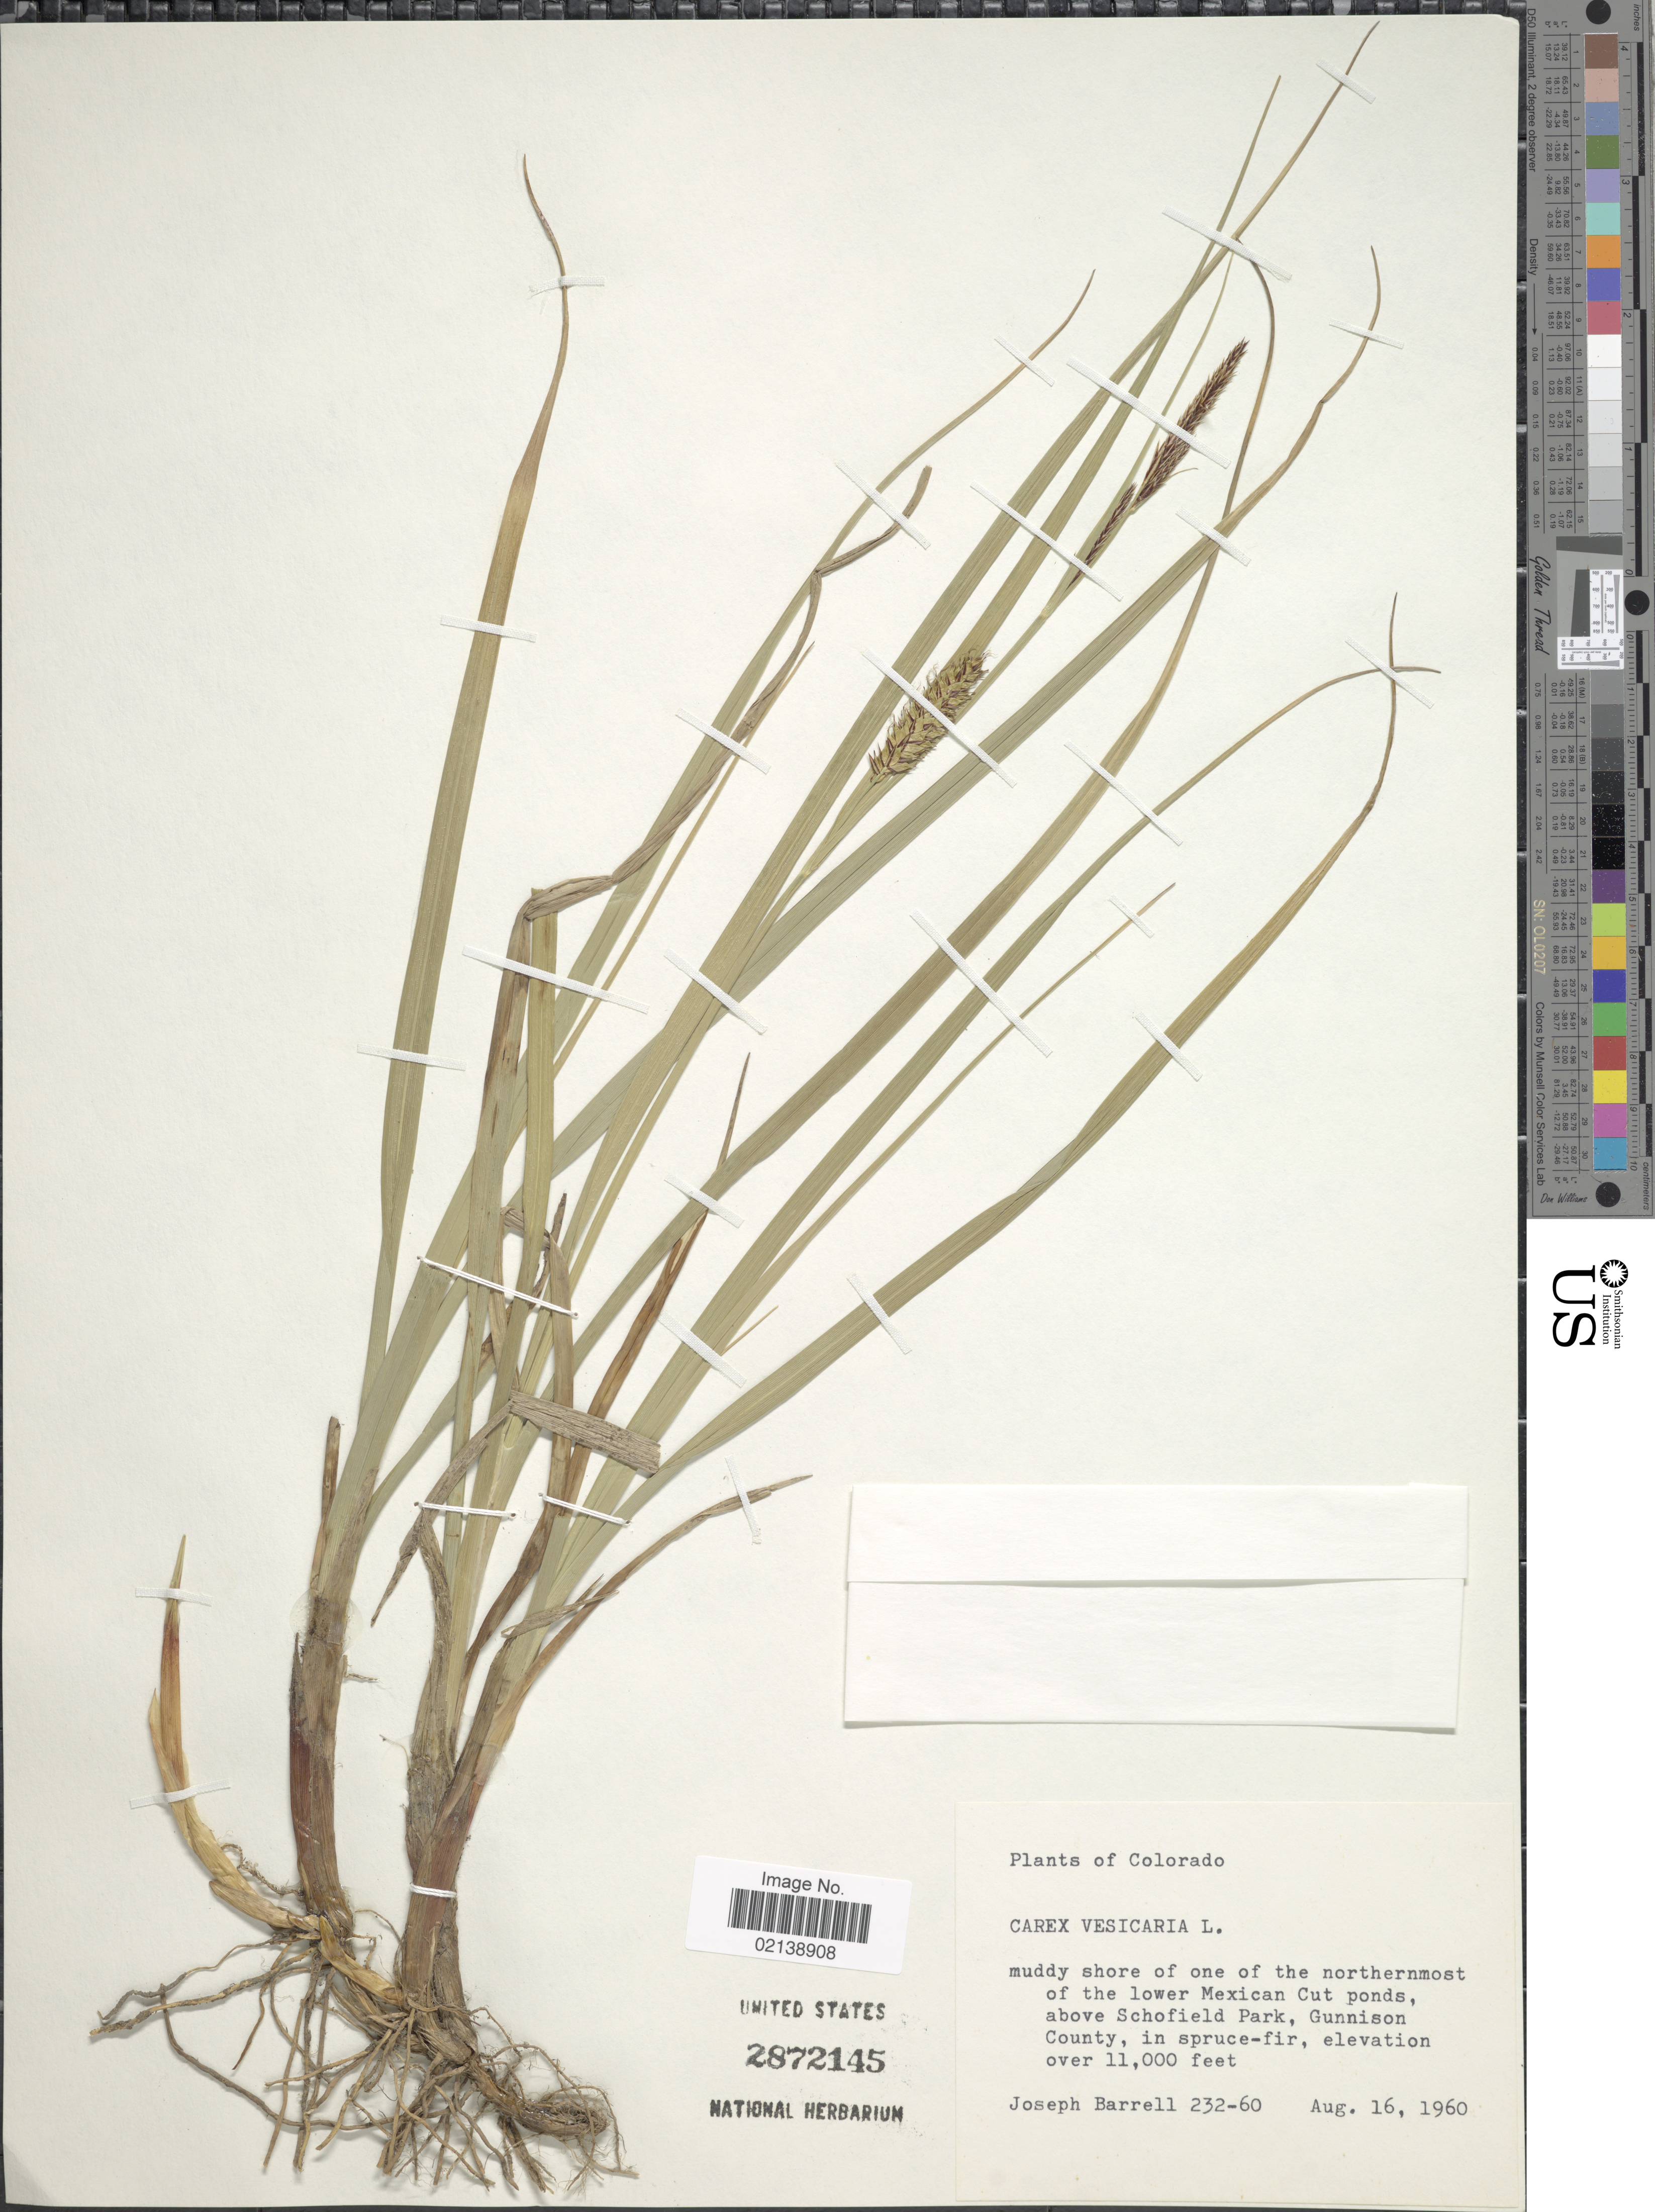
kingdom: Plantae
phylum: Tracheophyta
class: Liliopsida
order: Poales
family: Cyperaceae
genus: Carex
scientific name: Carex vesicaria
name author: L.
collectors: J. Barrell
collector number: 232-60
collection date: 1960-08-16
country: United States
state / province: Colorado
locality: Muddy shore of one of the northernmost of the lower Mexican Cut Ponds, above Schofield Park, Gunnison County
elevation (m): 3353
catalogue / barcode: US 2872145